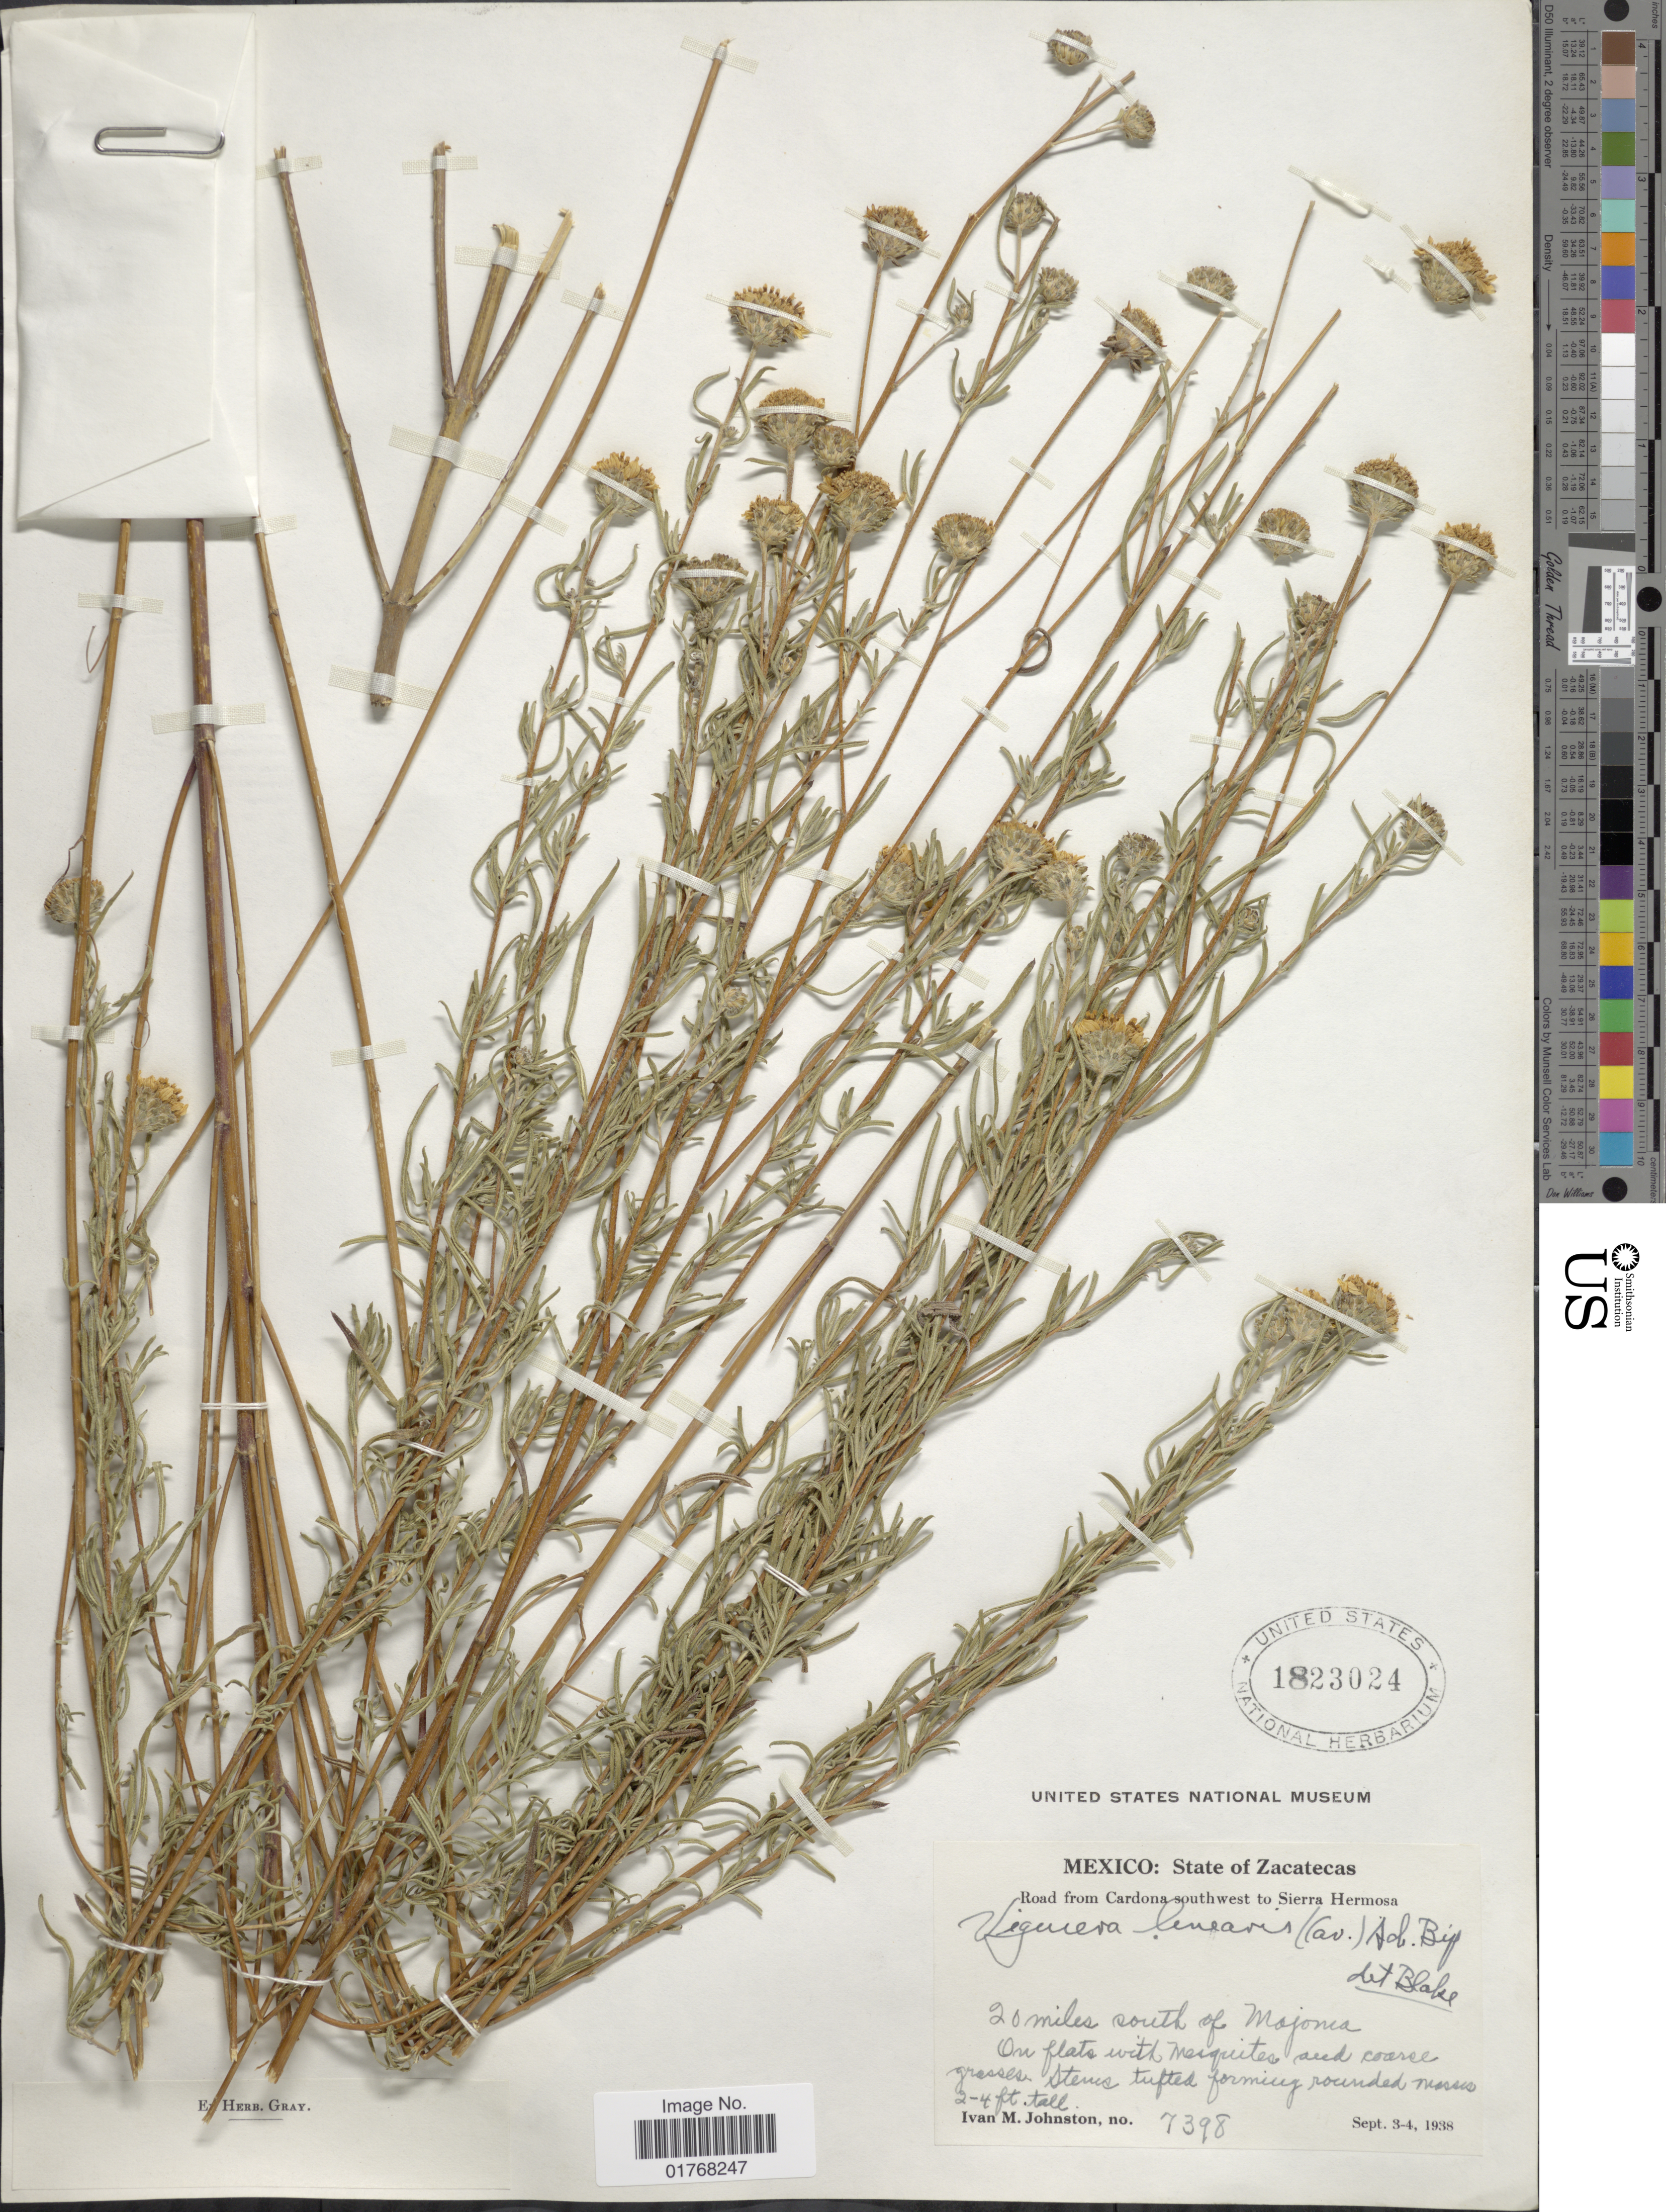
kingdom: Plantae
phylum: Tracheophyta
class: Magnoliopsida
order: Asterales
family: Asteraceae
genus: Viguiera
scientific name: Viguiera linearis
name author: (Cav.) Sch. Bip.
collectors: I.M. Johnston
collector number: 7398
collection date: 1938-09-03/1938-09-04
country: Mexico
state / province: Zacatecas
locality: Road from Cardona southwest to Sierra Hermosa, 20 miles south of Majonia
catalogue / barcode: US 1823024